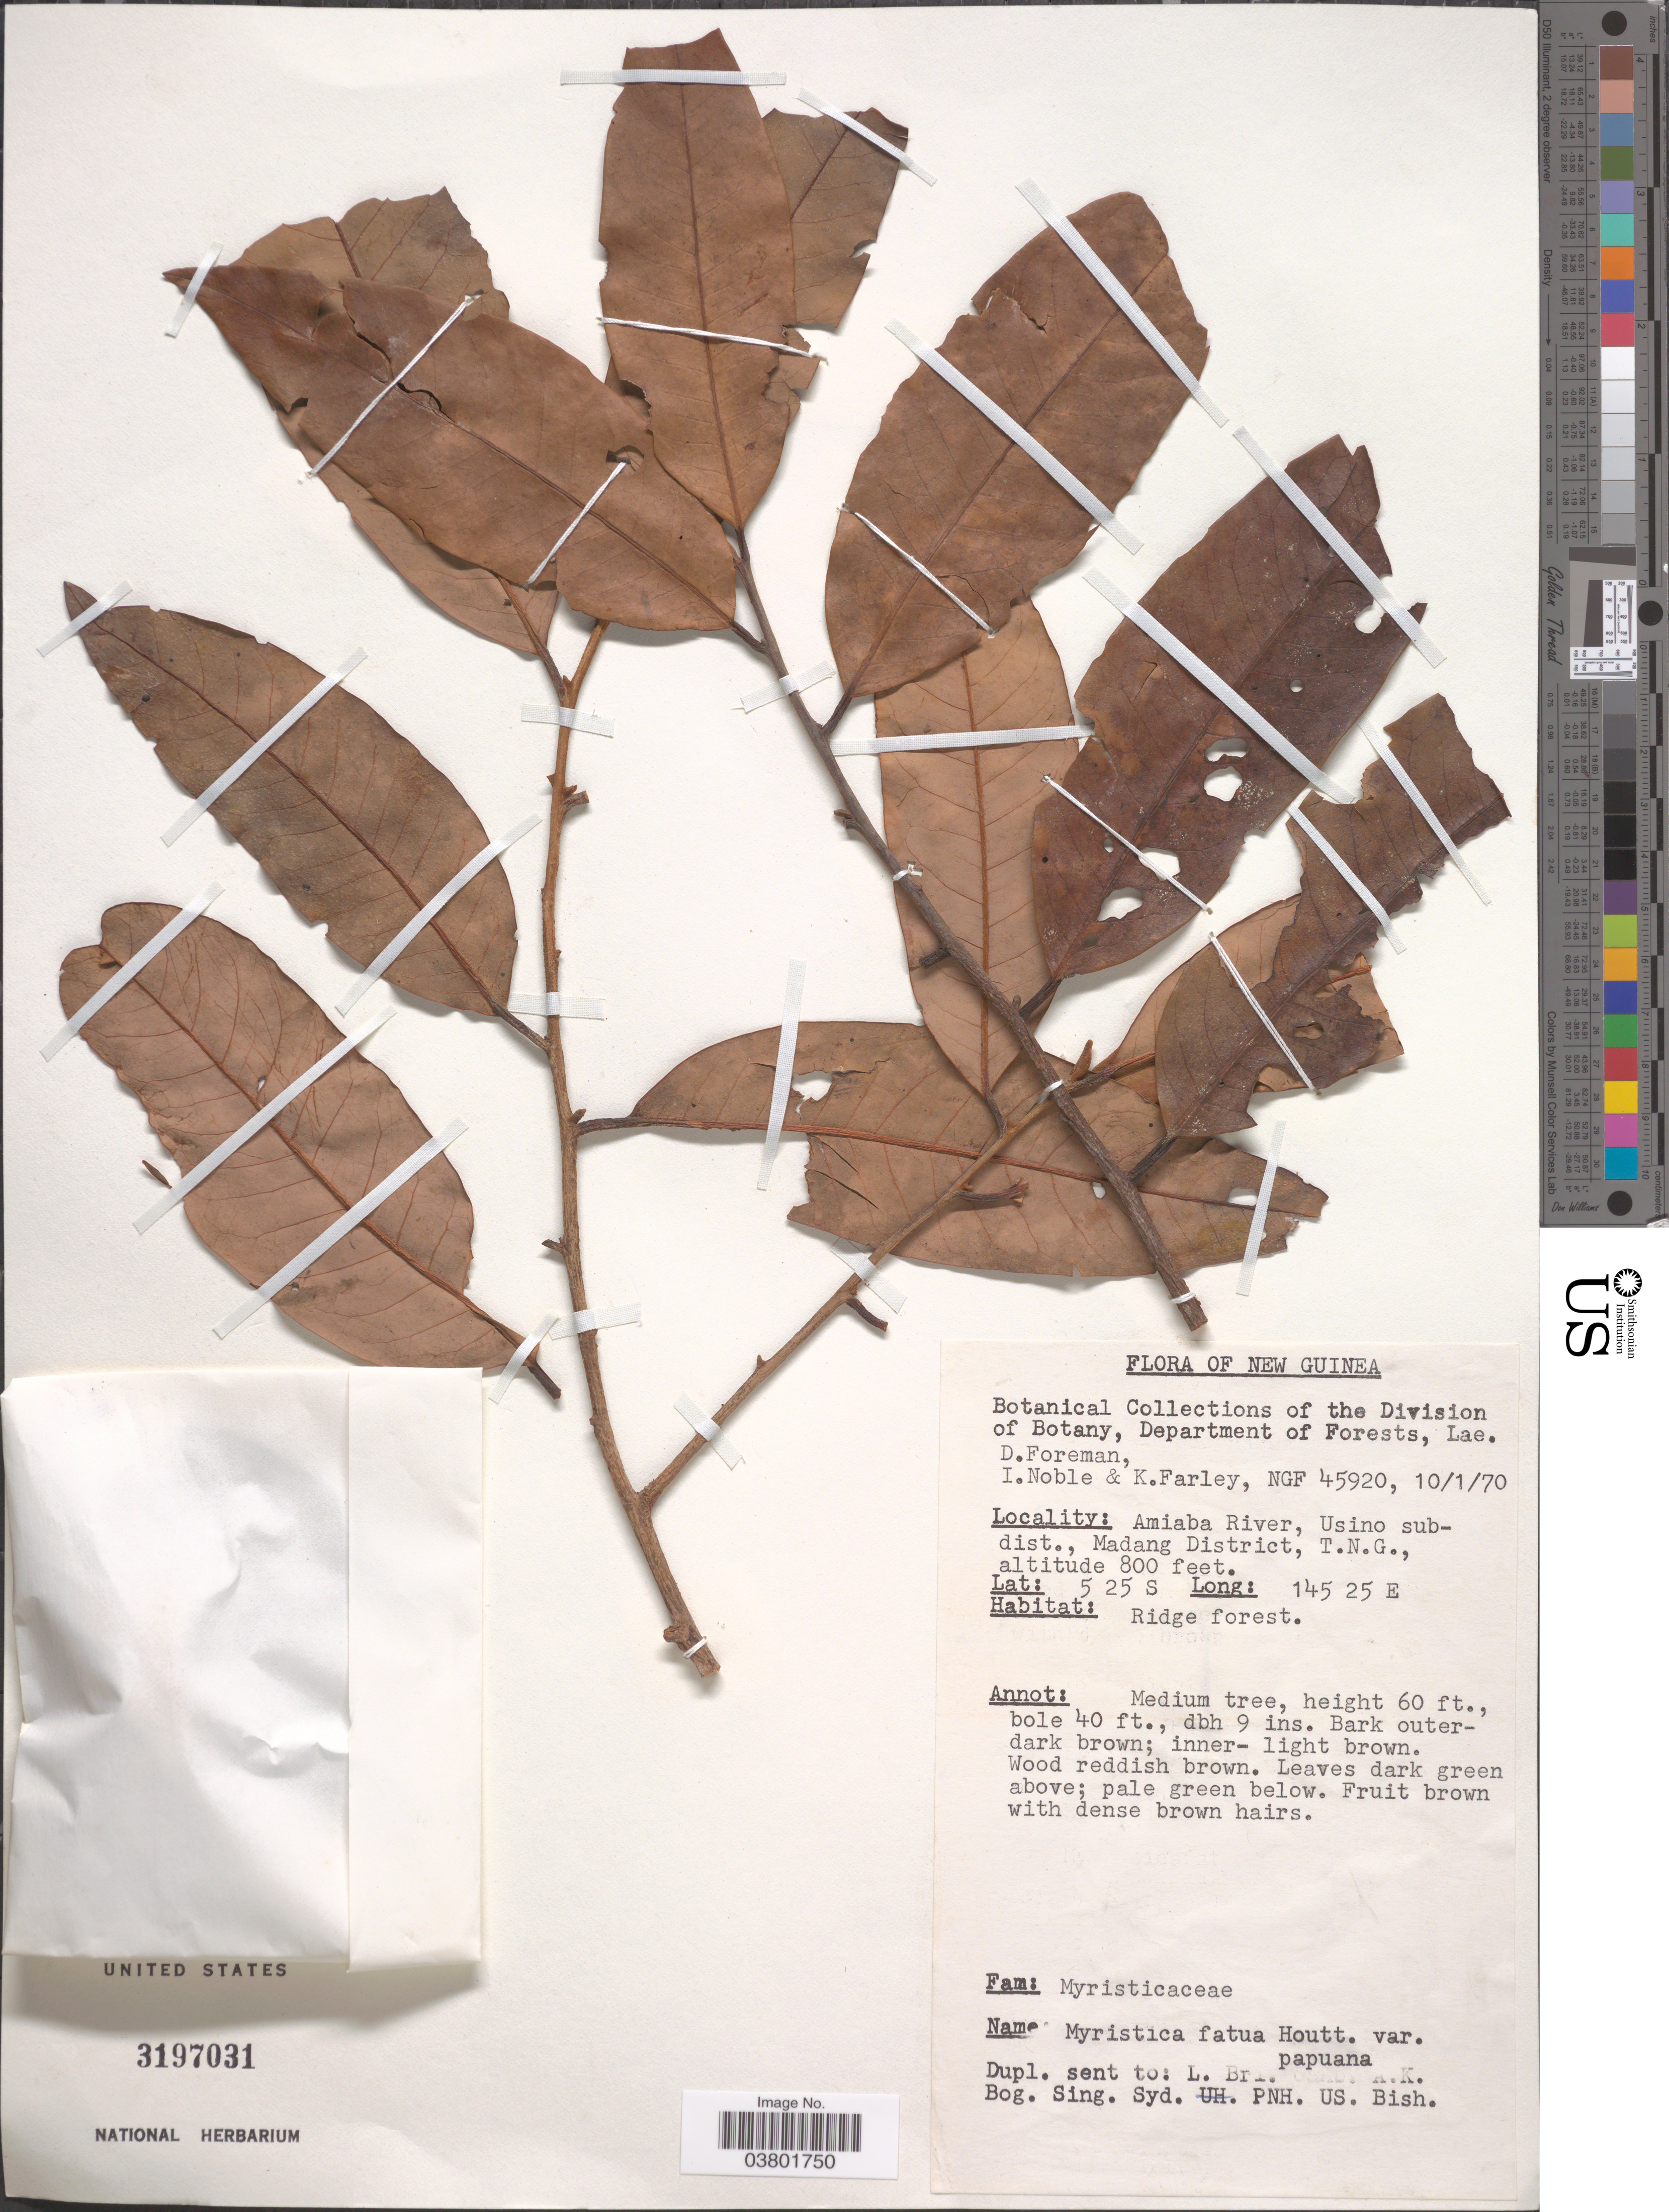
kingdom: Plantae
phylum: Tracheophyta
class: Magnoliopsida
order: Magnoliales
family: Myristicaceae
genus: Myristica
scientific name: Myristica fatua var. papuana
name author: Markgr.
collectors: D. Foreman, I. Noble & K. Farley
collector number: NGF45920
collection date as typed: Transcribed d/m/y: 10/1/70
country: Papua New Guinea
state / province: Madang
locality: New Guinea. Amiaba River, Usino sub-dist., Madang District, T.N.G.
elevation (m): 244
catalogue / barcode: US 3197031